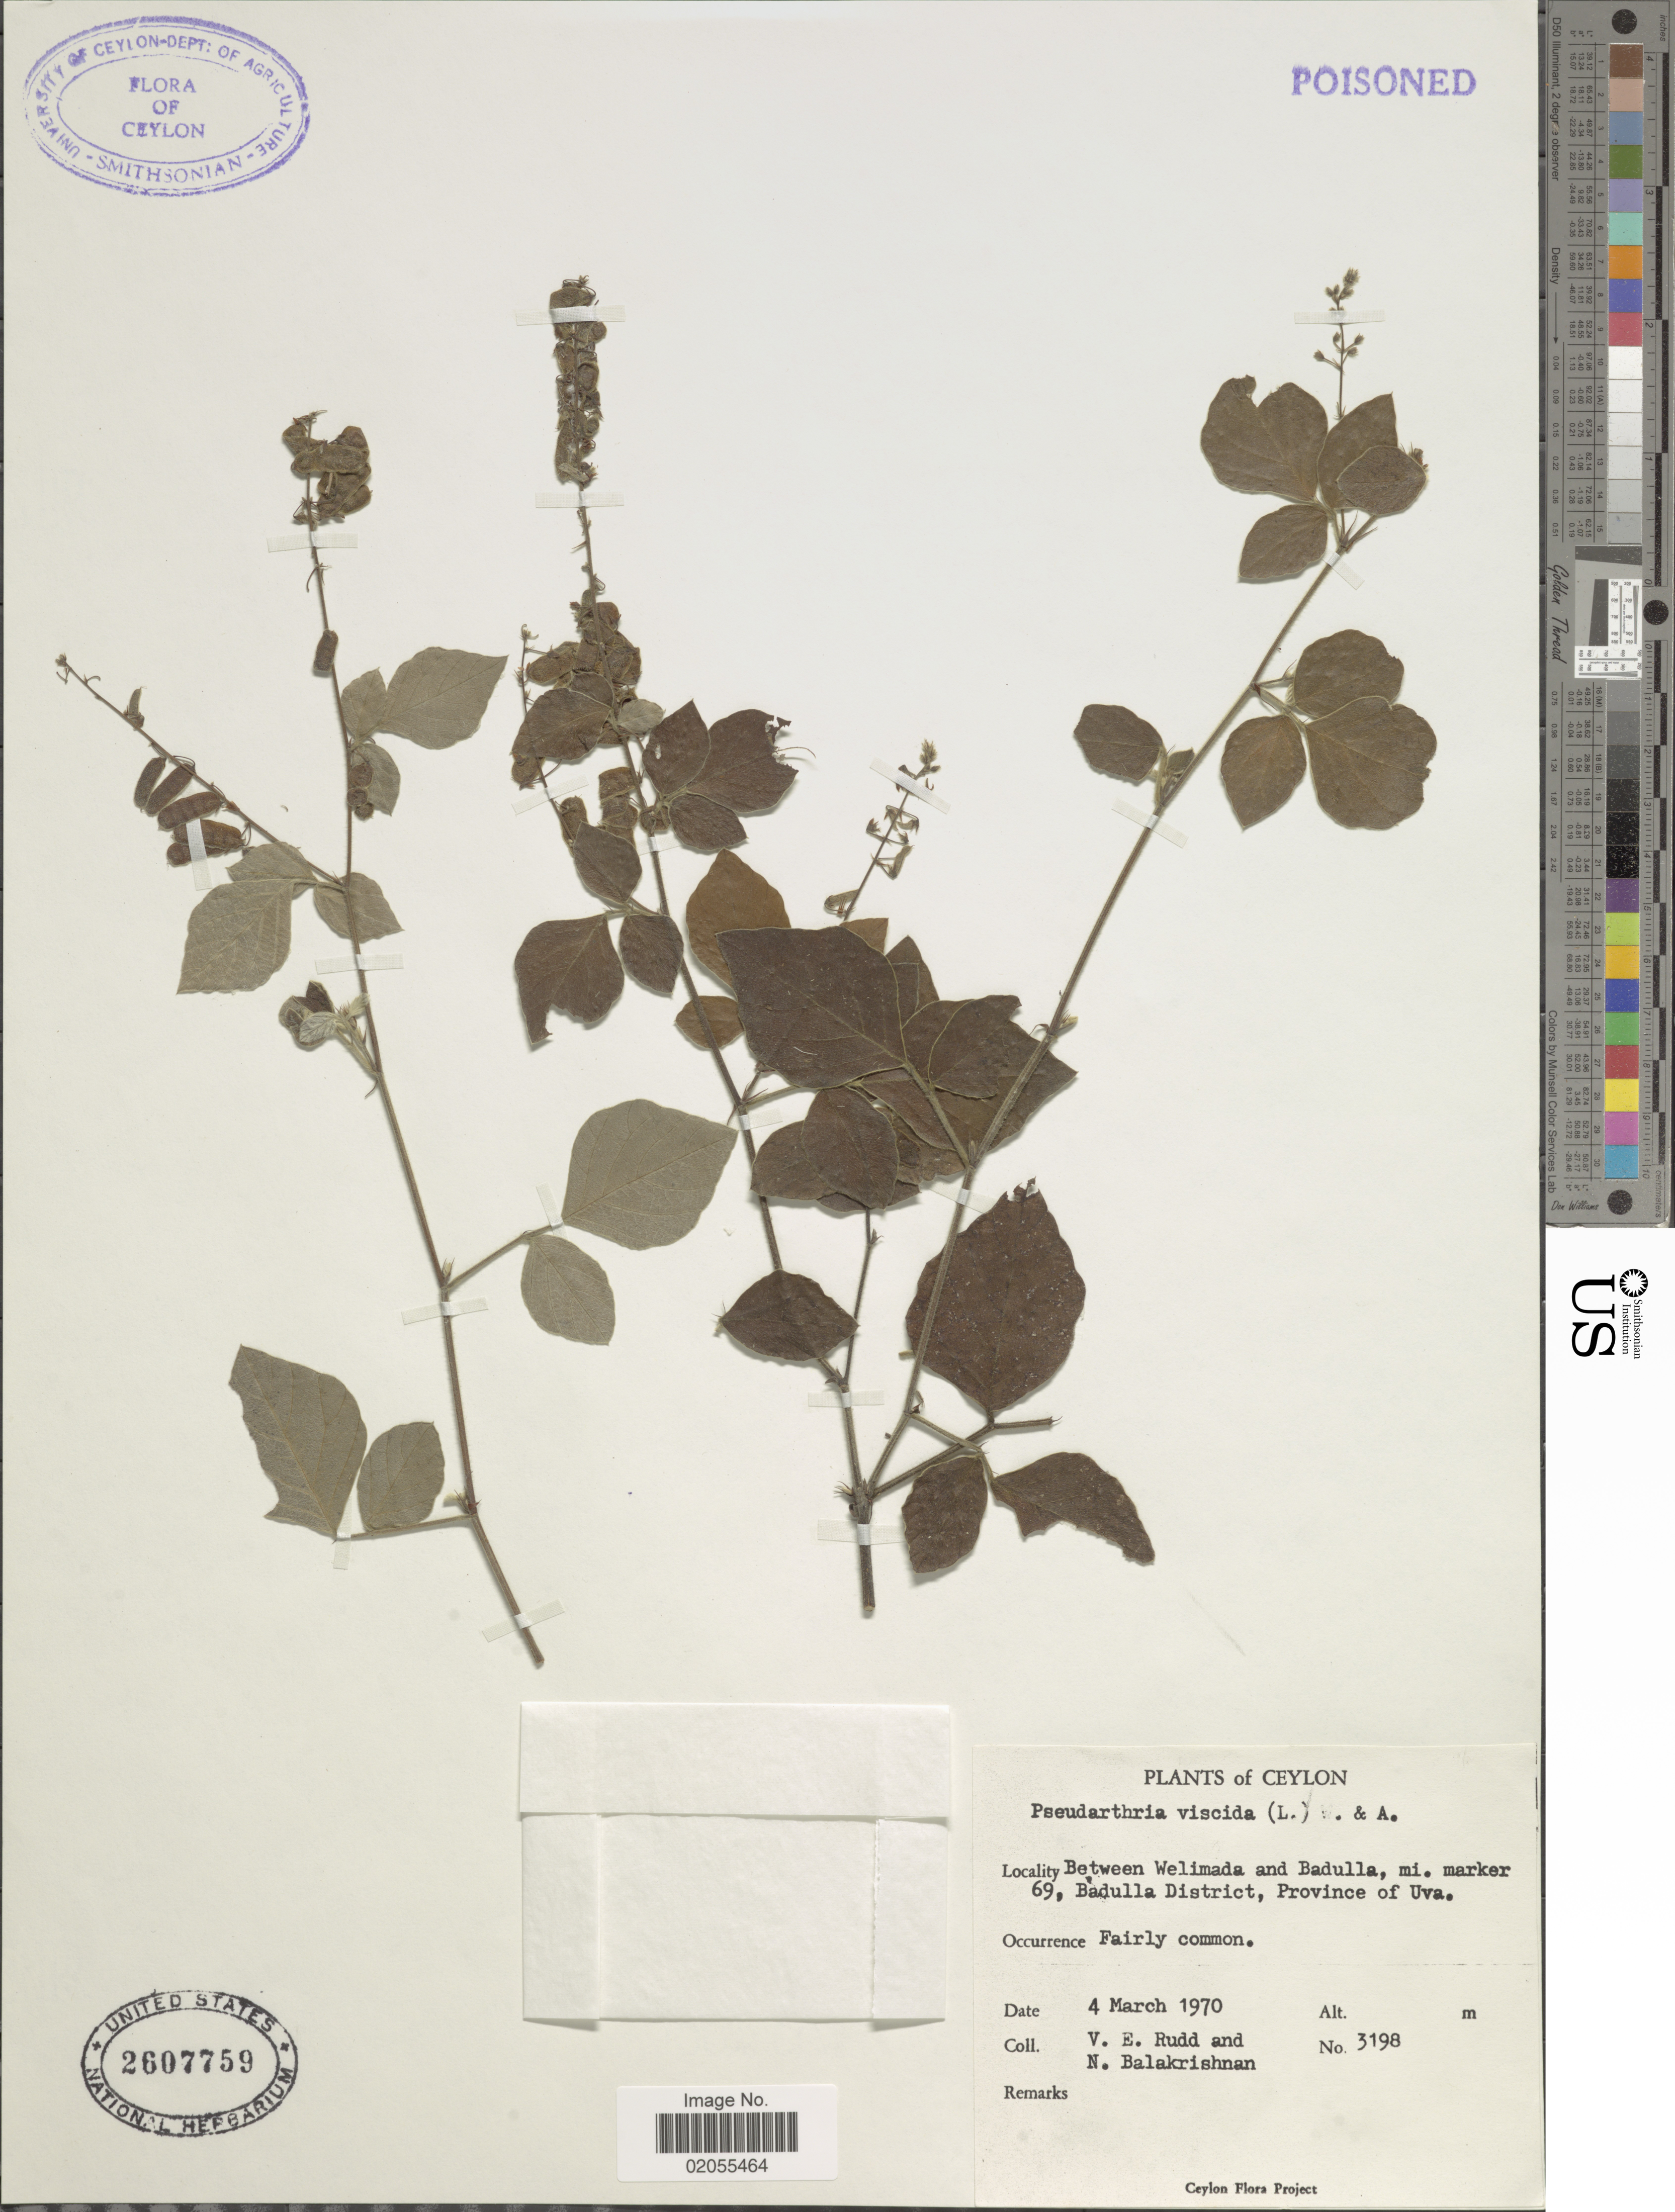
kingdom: Plantae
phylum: Tracheophyta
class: Magnoliopsida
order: Fabales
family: Fabaceae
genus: Pseudarthria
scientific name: Pseudarthria viscida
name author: (L.) Wight & Arn.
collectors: V. E. Rudd & N. Balakrishnan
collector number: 3198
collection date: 1970-03-04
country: Sri Lanka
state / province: Uva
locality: Ceylon, between Welimada and Badulla, mi. marker 69, Badulla District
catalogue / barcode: US 2607759